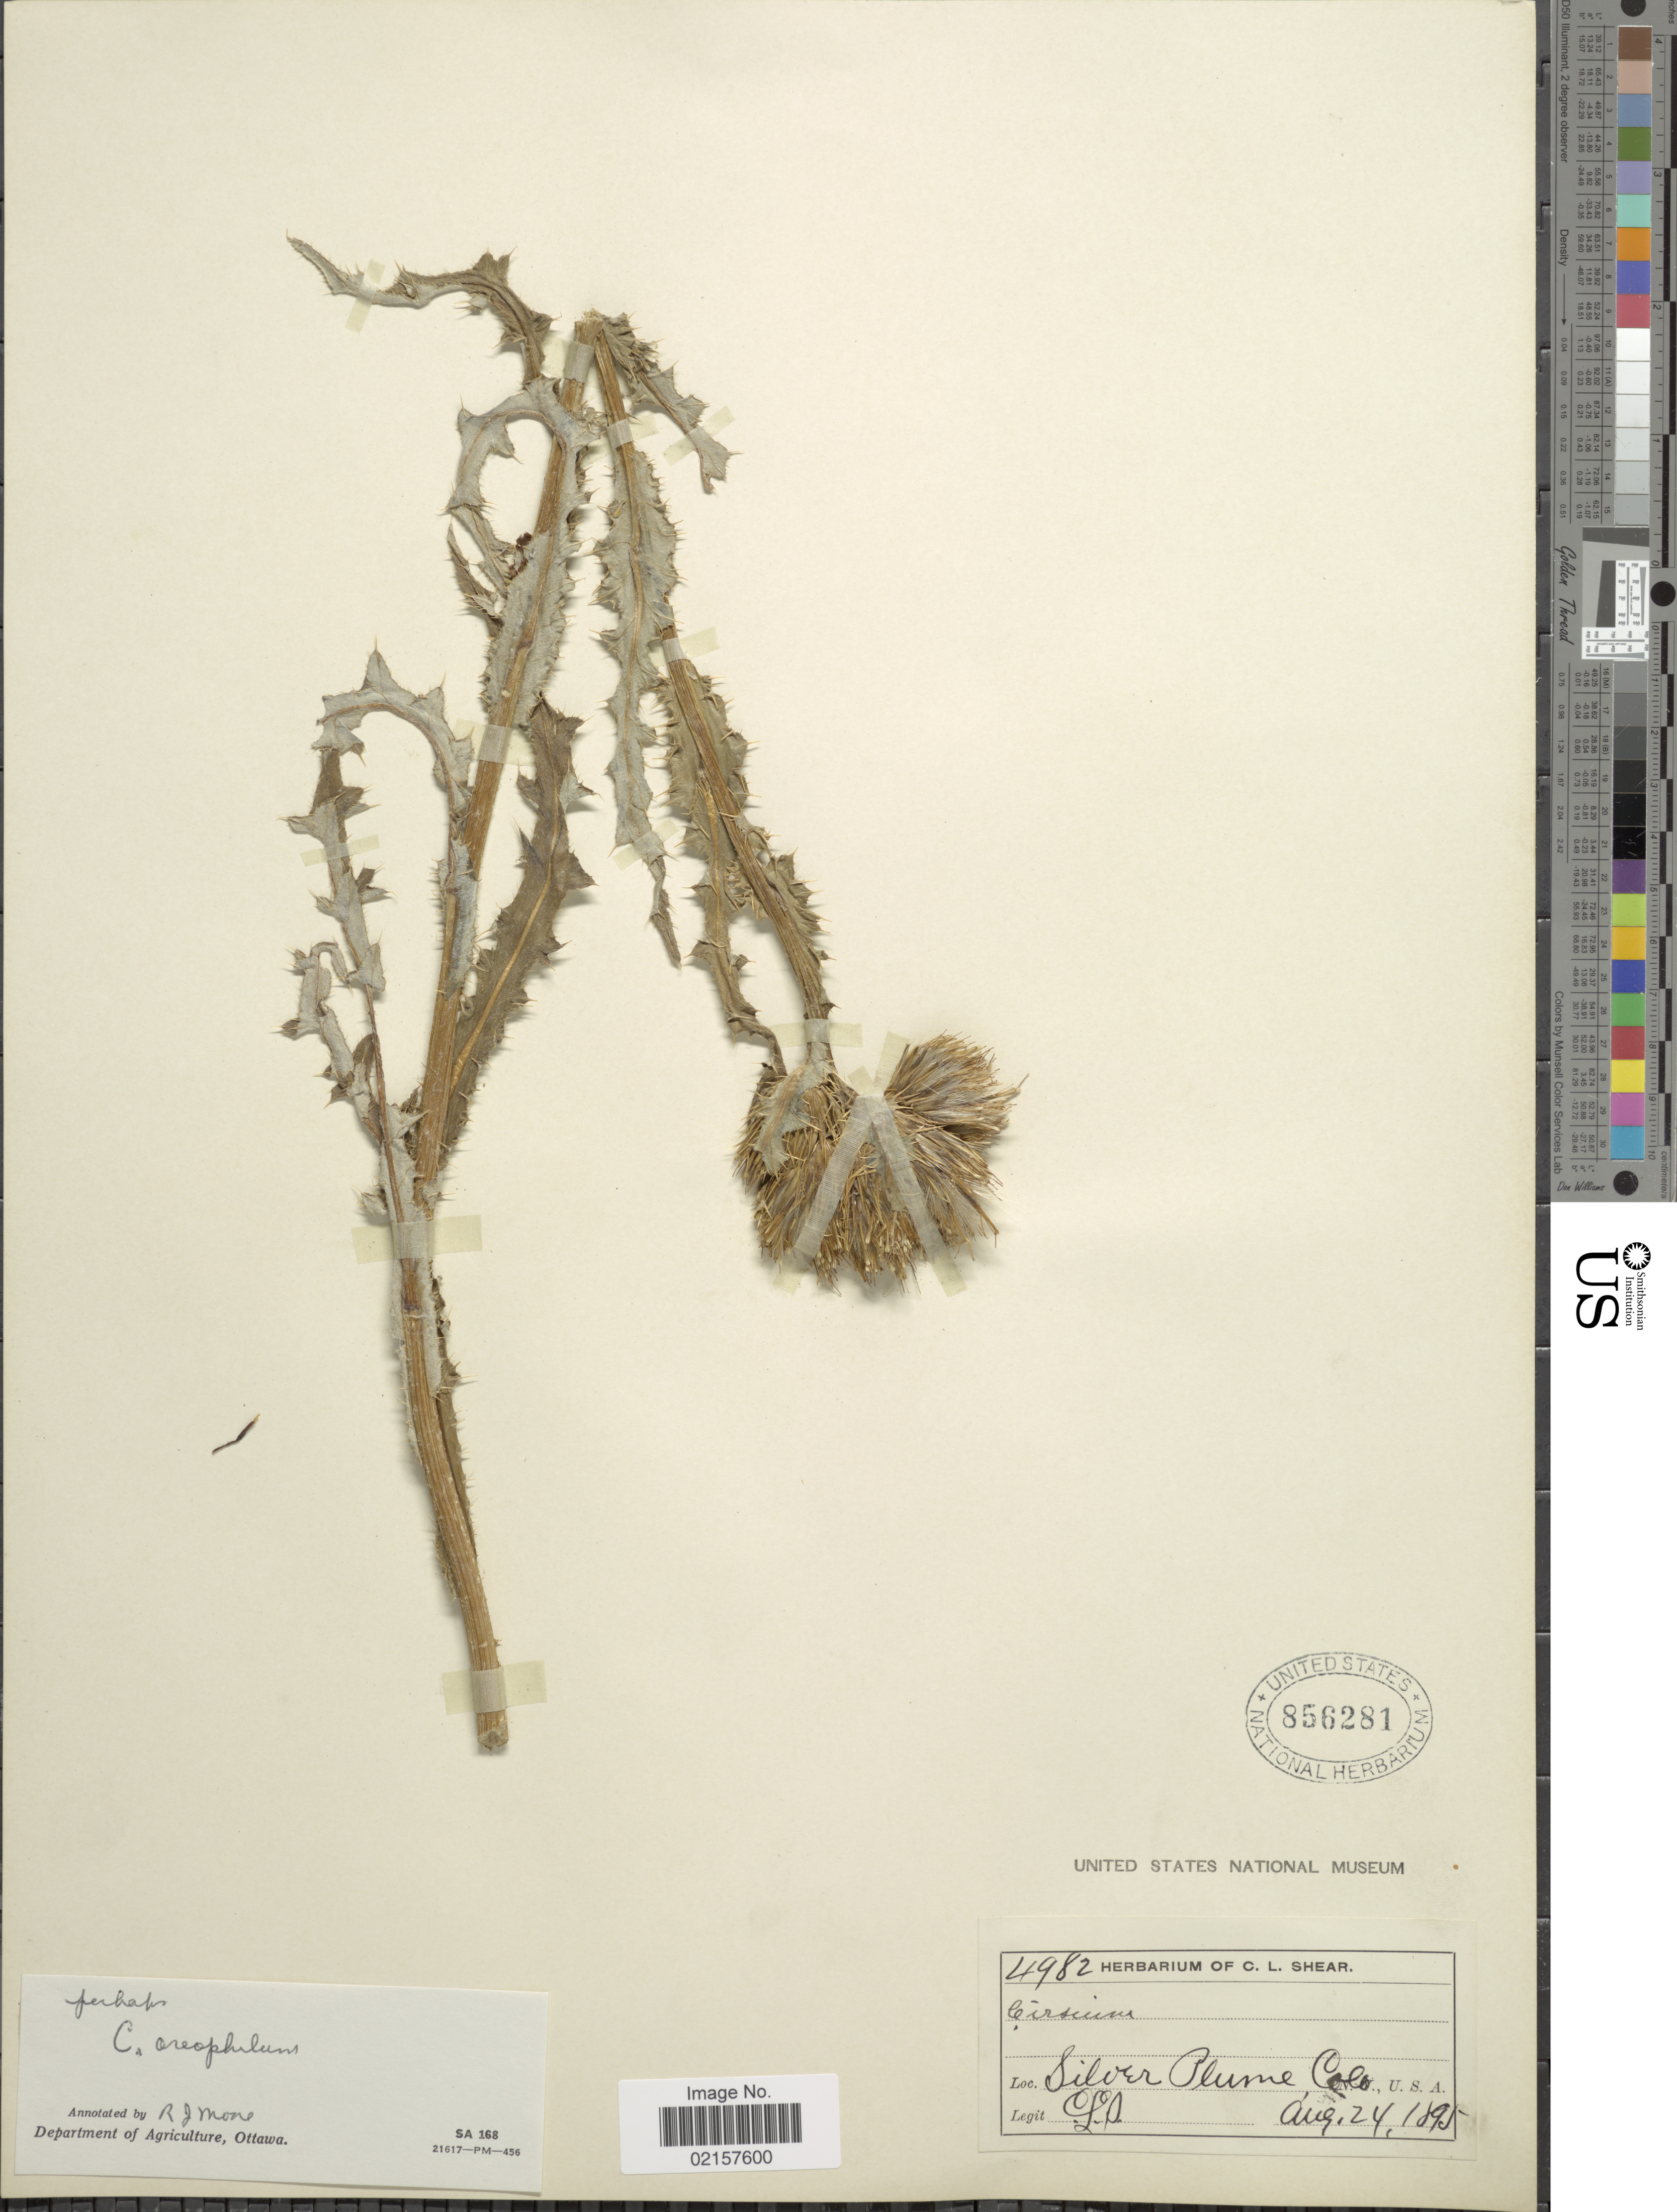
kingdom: Plantae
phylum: Tracheophyta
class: Magnoliopsida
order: Asterales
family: Asteraceae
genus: Cirsium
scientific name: Cirsium clavatum var. osterhoutii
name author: (Rydberg) D.J. Keil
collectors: C. L. Shear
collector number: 4982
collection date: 1895-08-24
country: United States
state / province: Colorado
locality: Silver Plume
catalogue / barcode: US 856281